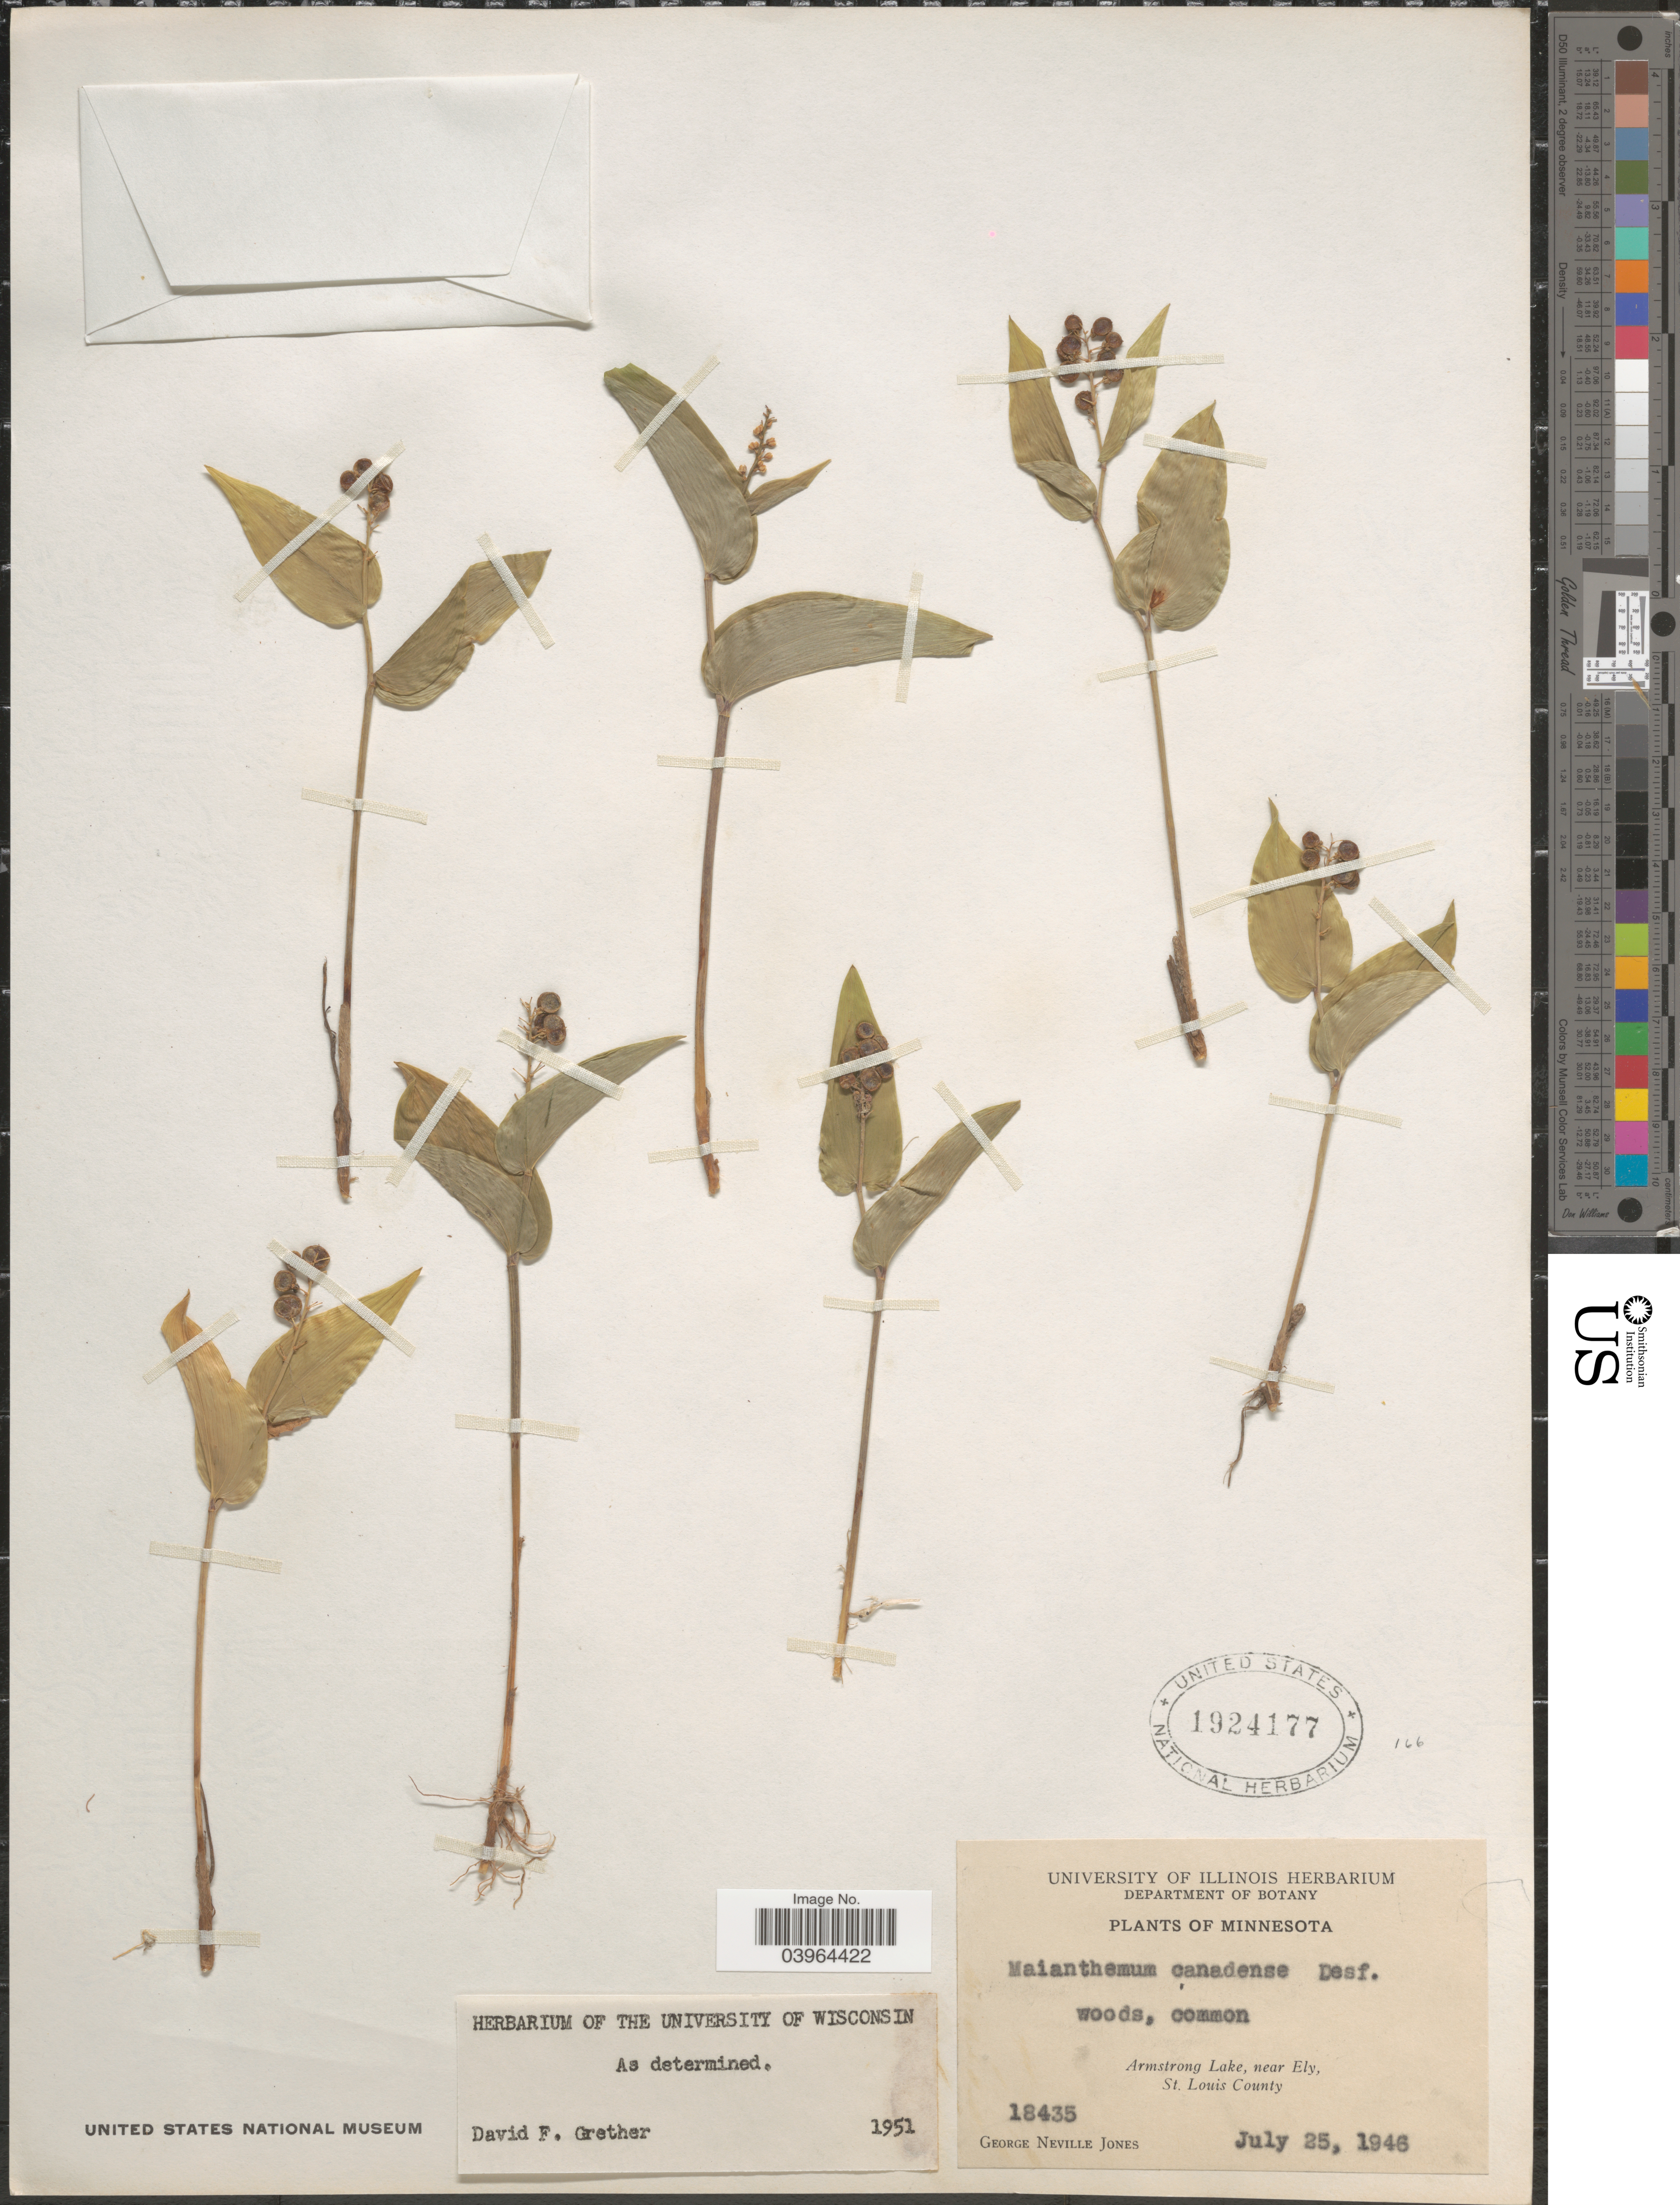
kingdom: Plantae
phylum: Tracheophyta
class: Liliopsida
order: Asparagales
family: Asparagaceae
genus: Maianthemum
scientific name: Maianthemum canadense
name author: Desf.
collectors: G. N. Jones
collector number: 18435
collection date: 1946-07-25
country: United States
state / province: Minnesota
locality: Armstrong Lake, near Ely, St. Louis County.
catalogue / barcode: US 1924177